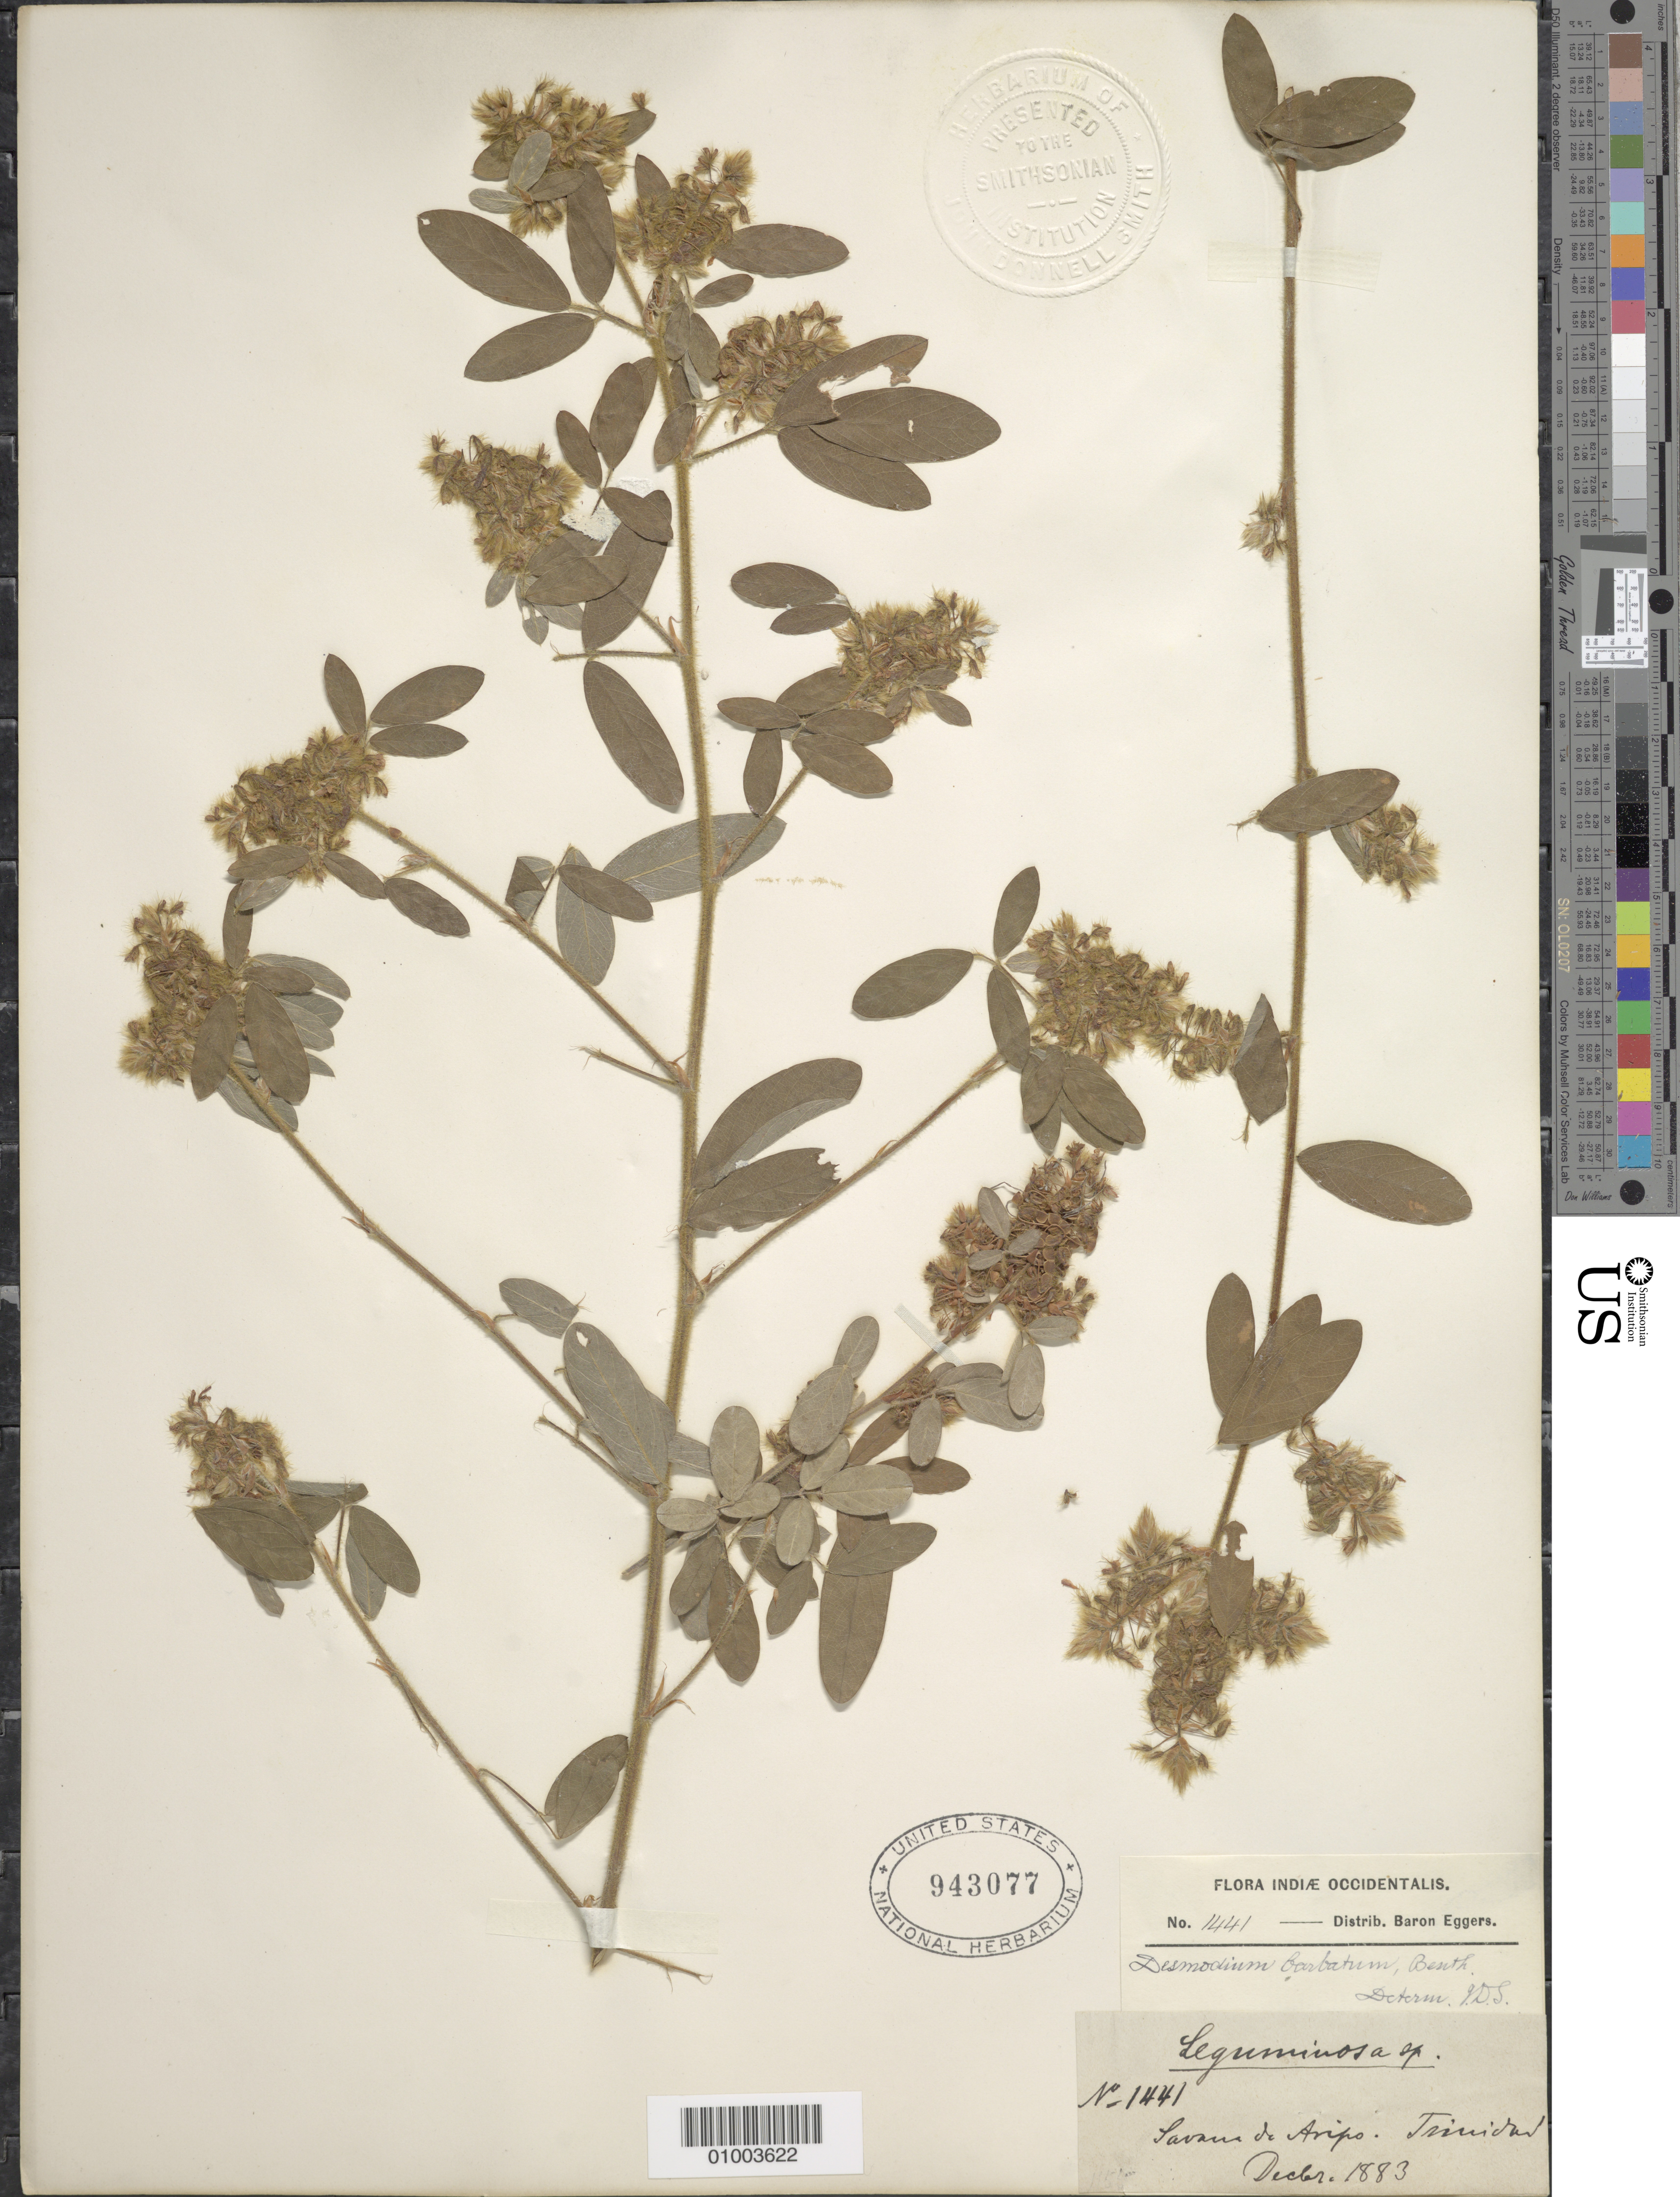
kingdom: Plantae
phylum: Tracheophyta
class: Magnoliopsida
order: Fabales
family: Fabaceae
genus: Grona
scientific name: Grona barbata var. barbata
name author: (L.) H. Ohashi & K. Ohashi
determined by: Strong, Mark T., (BOT), Smithsonian Institution - National Museum of Natural History (UNITED STATES)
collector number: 1441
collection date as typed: Dec 1883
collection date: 1883-12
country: Trinidad and Tobago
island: Trinidad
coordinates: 0 N, 0 E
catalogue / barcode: US 943077